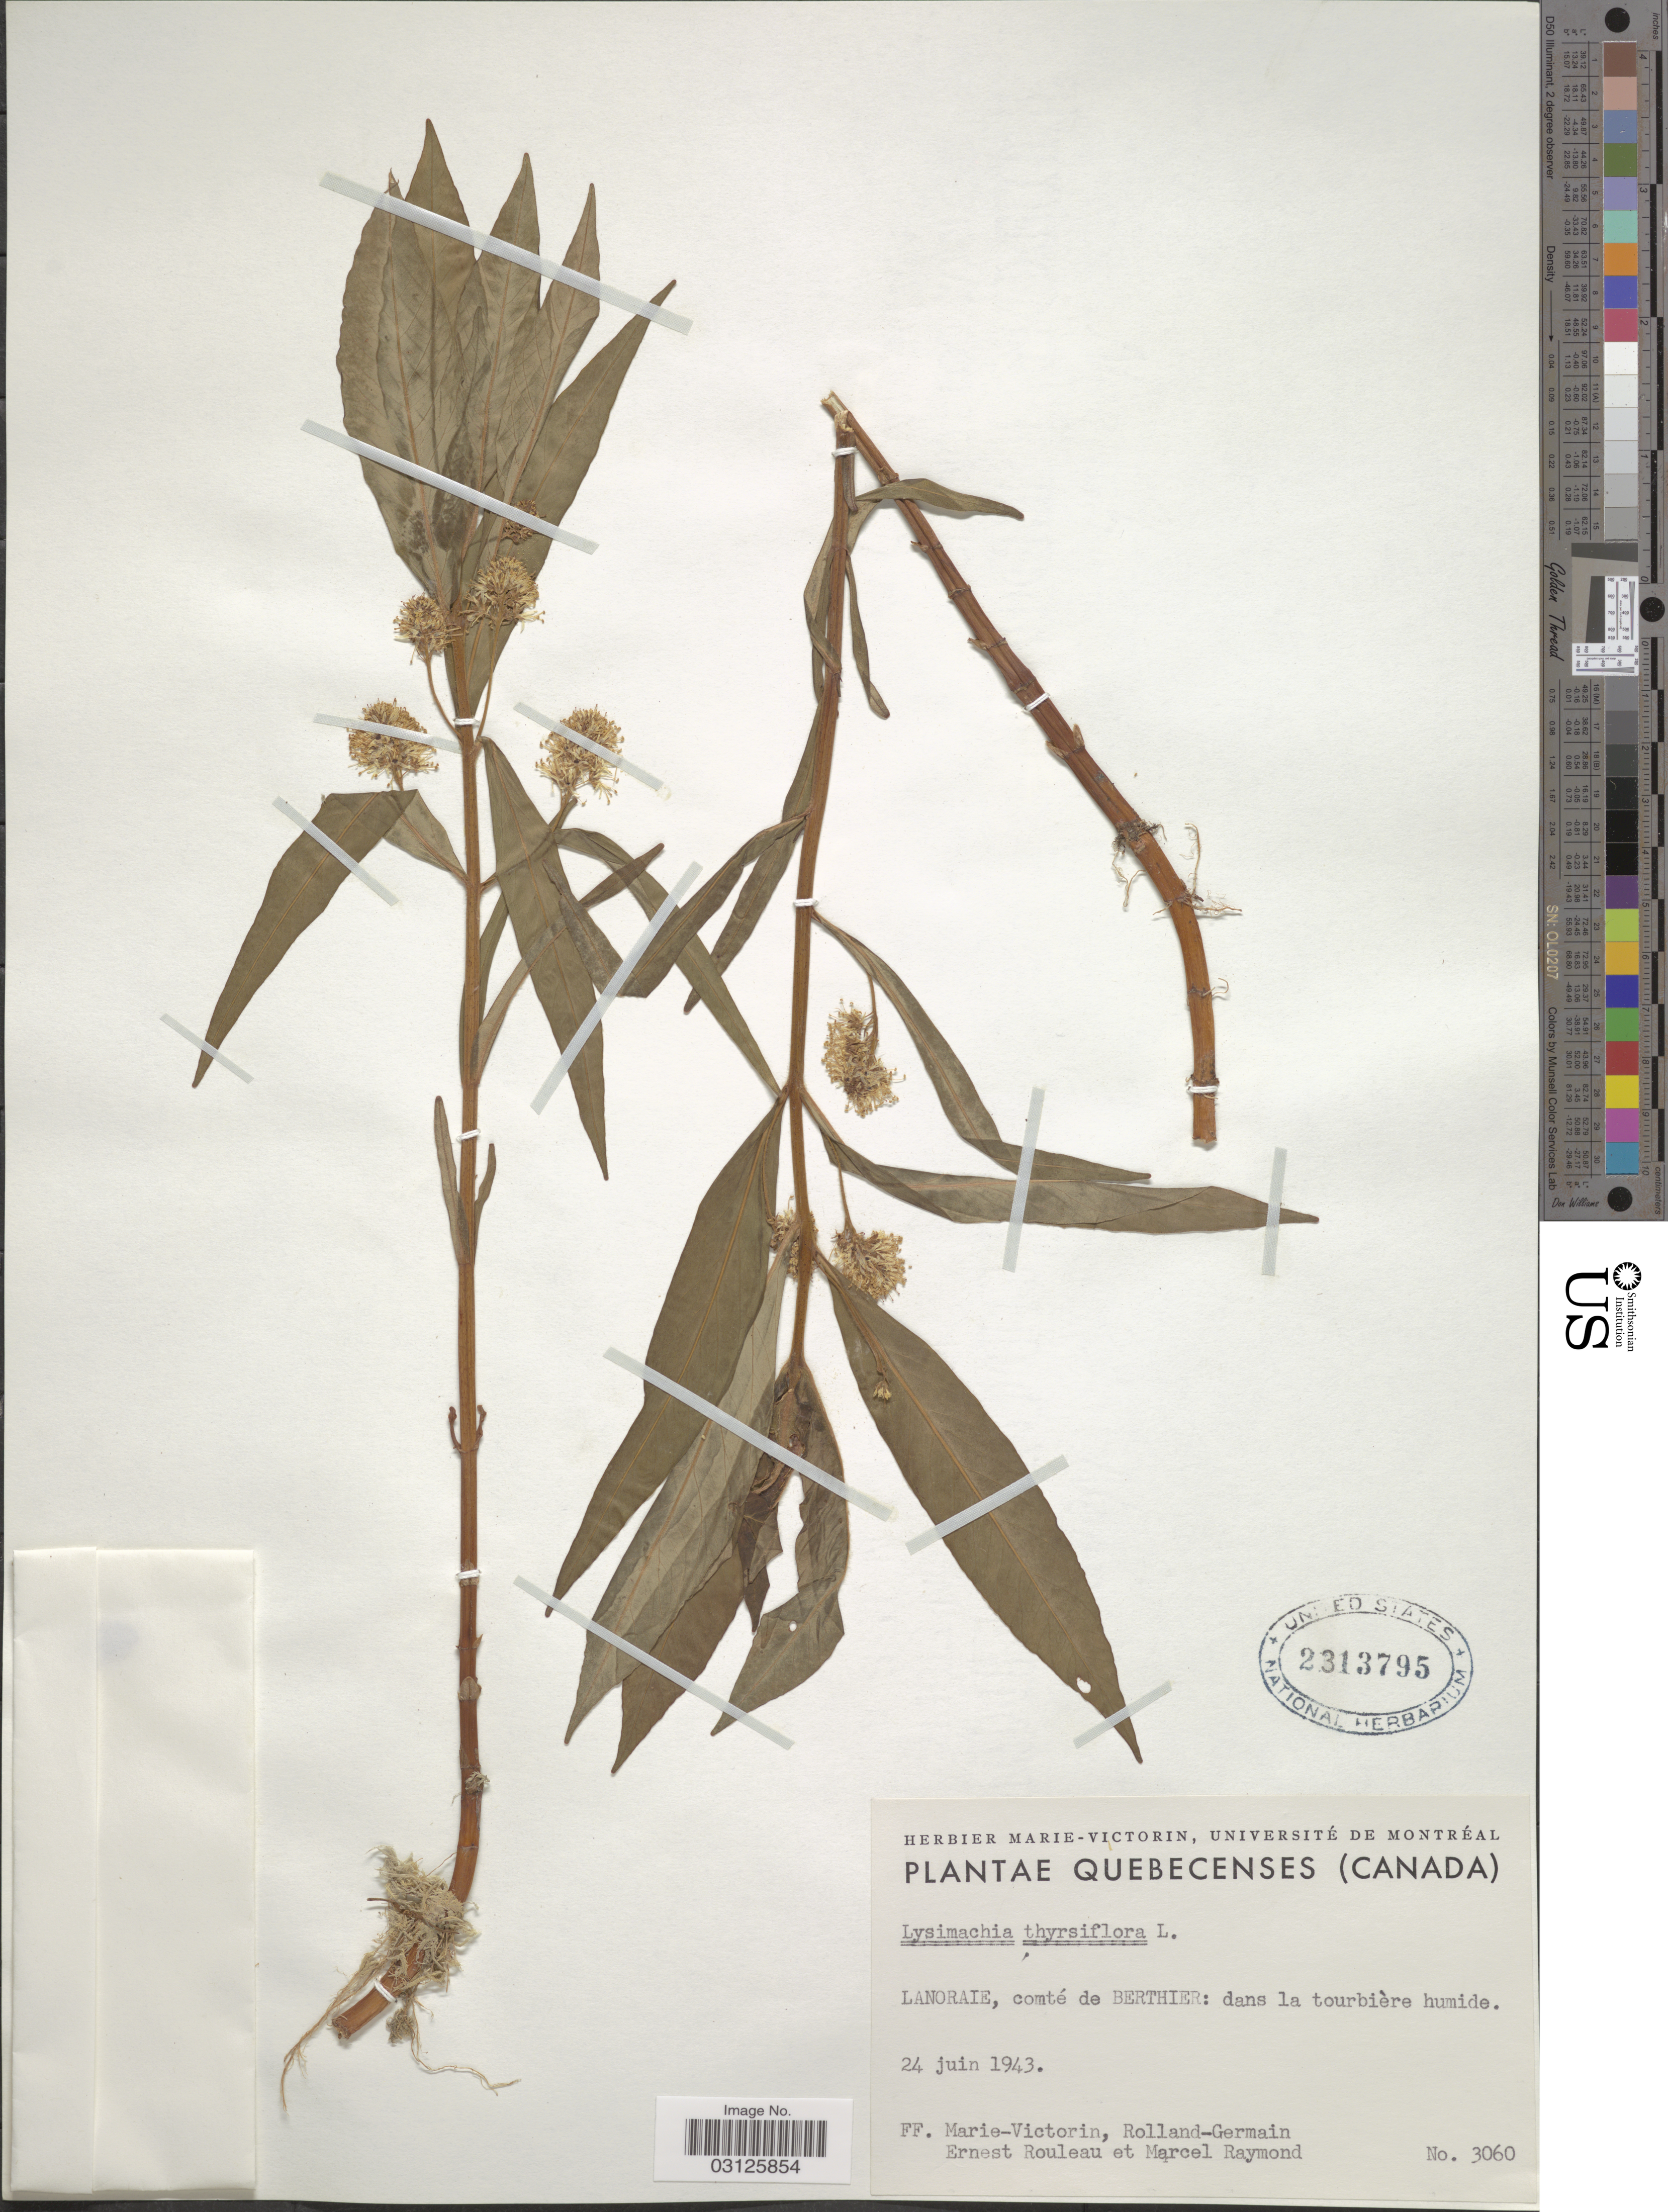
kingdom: Plantae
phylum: Tracheophyta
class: Magnoliopsida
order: Ericales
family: Primulaceae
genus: Lysimachia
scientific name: Lysimachia thyrsiflora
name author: L.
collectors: F. Marie-Victorin, Rolland-Germain, E. Rouleau & M. Raymond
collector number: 3060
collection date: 1943-06-24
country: Canada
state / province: Quebec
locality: Lanoraie, comté de Berthier: dans la tourbière humide.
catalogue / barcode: US 2313795